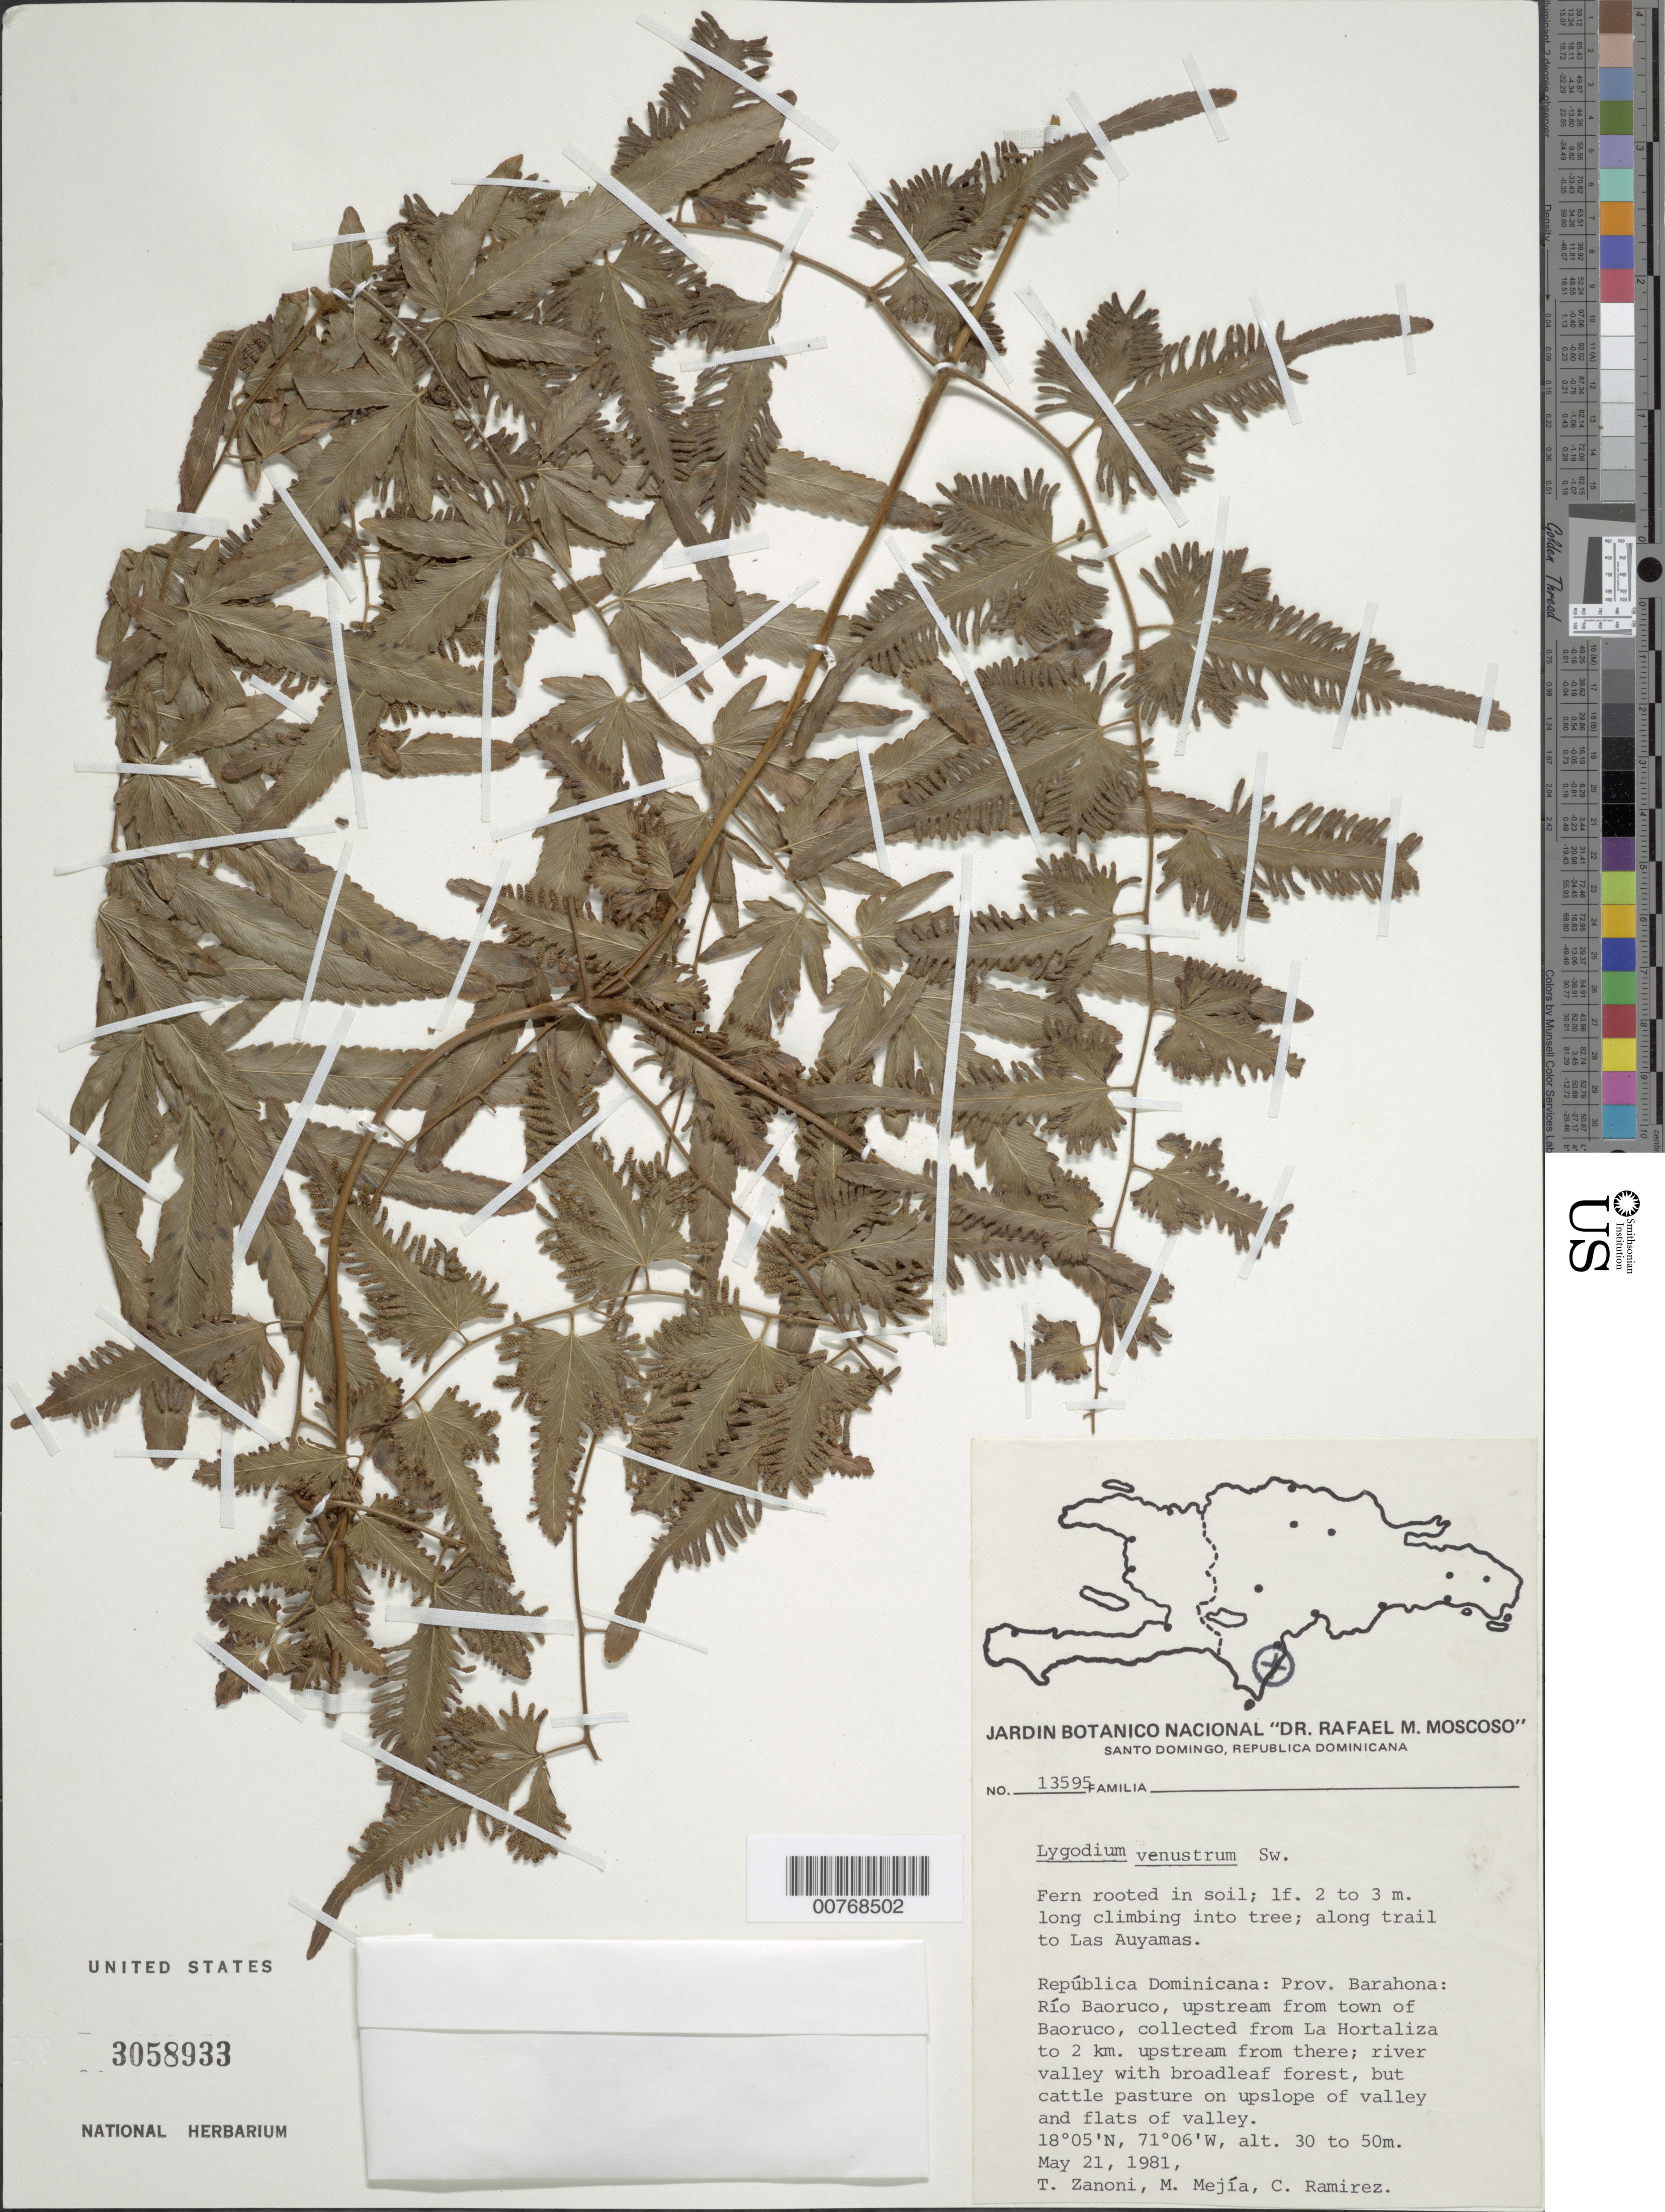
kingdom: Plantae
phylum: Tracheophyta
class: Polypodiopsida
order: Schizaeales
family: Lygodiaceae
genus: Lygodium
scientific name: Lygodium venustum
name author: Sw.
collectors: T. A. Zanoni, M. Mejia & C. Ramirez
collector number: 13595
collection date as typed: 21 May 1981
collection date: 1981-05-21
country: Dominican Republic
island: Hispaniola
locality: Prov. Barahona, Rio Baoruco, upstream from Baoruco, from La Hortaliza to 2 km upstream from there, river valley with broadleaf forest but cattle pasture on upslope and flats of valley. Trail to Las Auyamas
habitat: Along trail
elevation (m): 30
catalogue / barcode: US 3058933